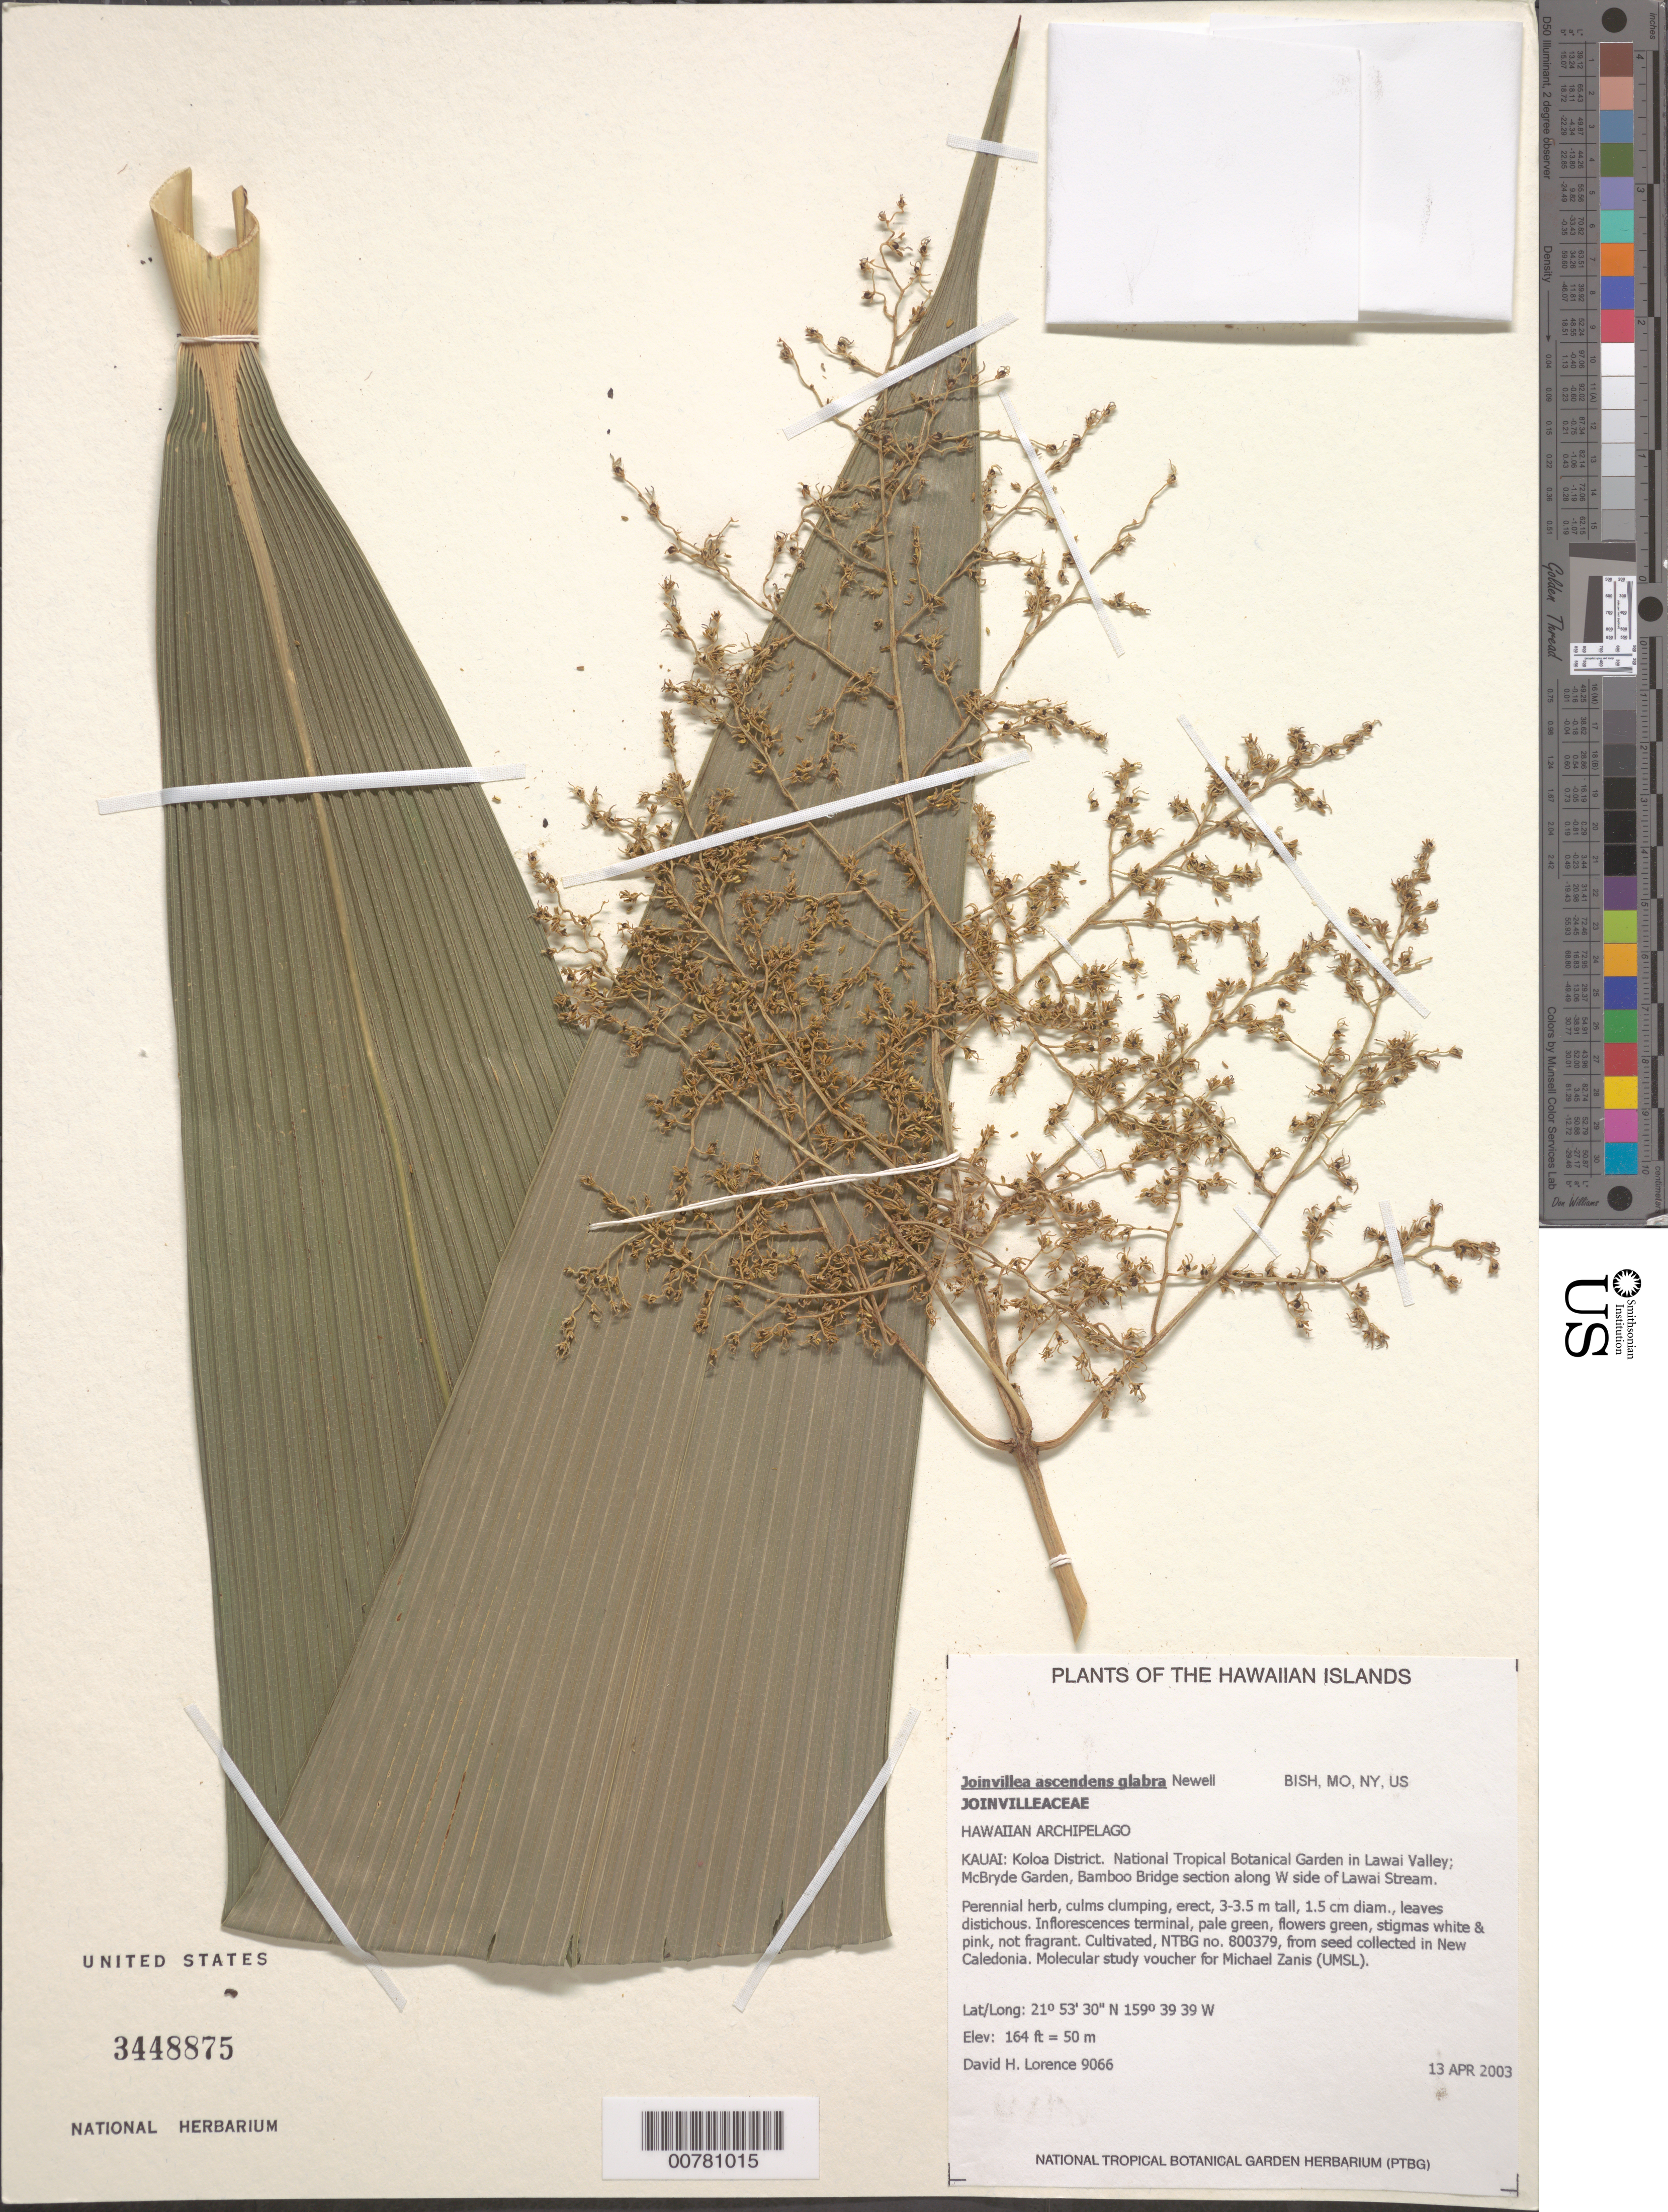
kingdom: Plantae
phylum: Tracheophyta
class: Liliopsida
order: Poales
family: Joinvilleaceae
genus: Joinvillea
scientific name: Joinvillea ascendens subsp. glabra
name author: Newell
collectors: D. Lorence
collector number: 9066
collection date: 2003-04-13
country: United States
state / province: Hawaii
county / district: Kauai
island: Kaua'i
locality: National Tropical Botanical Garden in Lawai Valley; McBryde Garden, Bamboo Bridge section along W side of Lawai Stream.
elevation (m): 50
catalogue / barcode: US 3448875